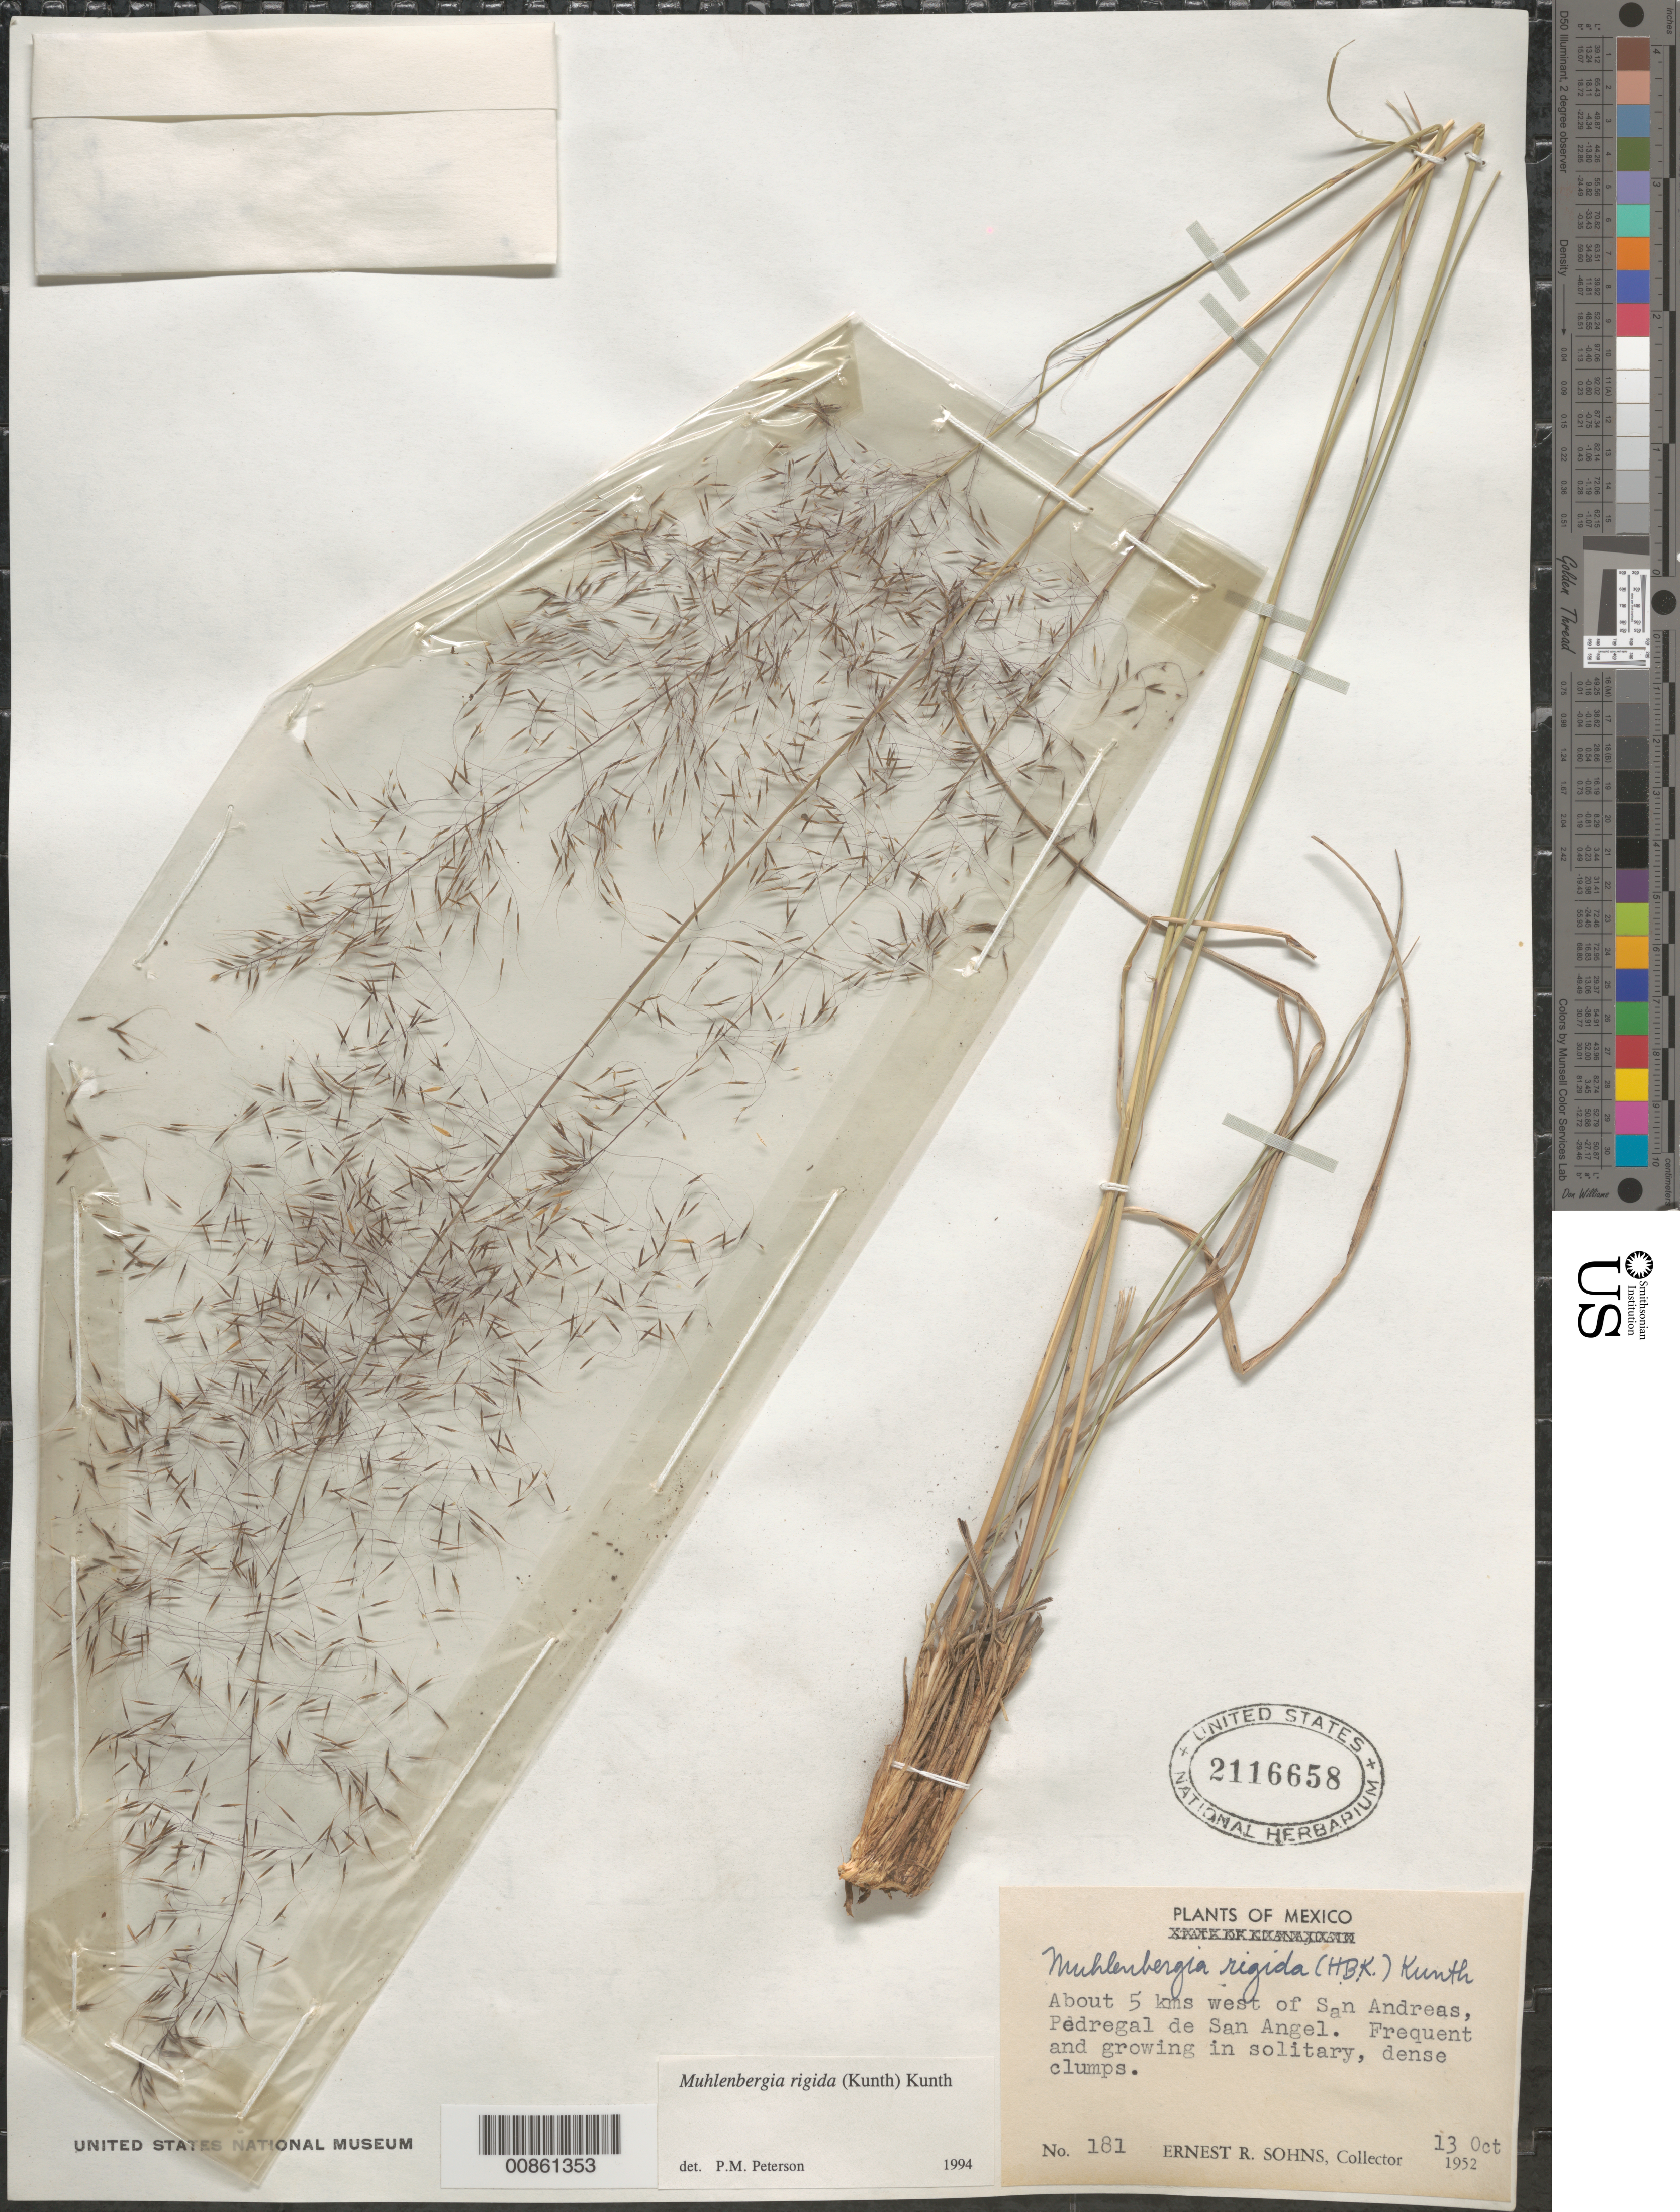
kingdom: Plantae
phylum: Tracheophyta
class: Liliopsida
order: Poales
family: Poaceae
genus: Muhlenbergia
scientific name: Muhlenbergia sp.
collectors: E. R. Sohns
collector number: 181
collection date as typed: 13 Oct 1952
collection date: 1952-10-13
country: Mexico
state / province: Distrito Federal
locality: About 5 km W San Andres, Pedregal de San Angel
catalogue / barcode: US 2116658